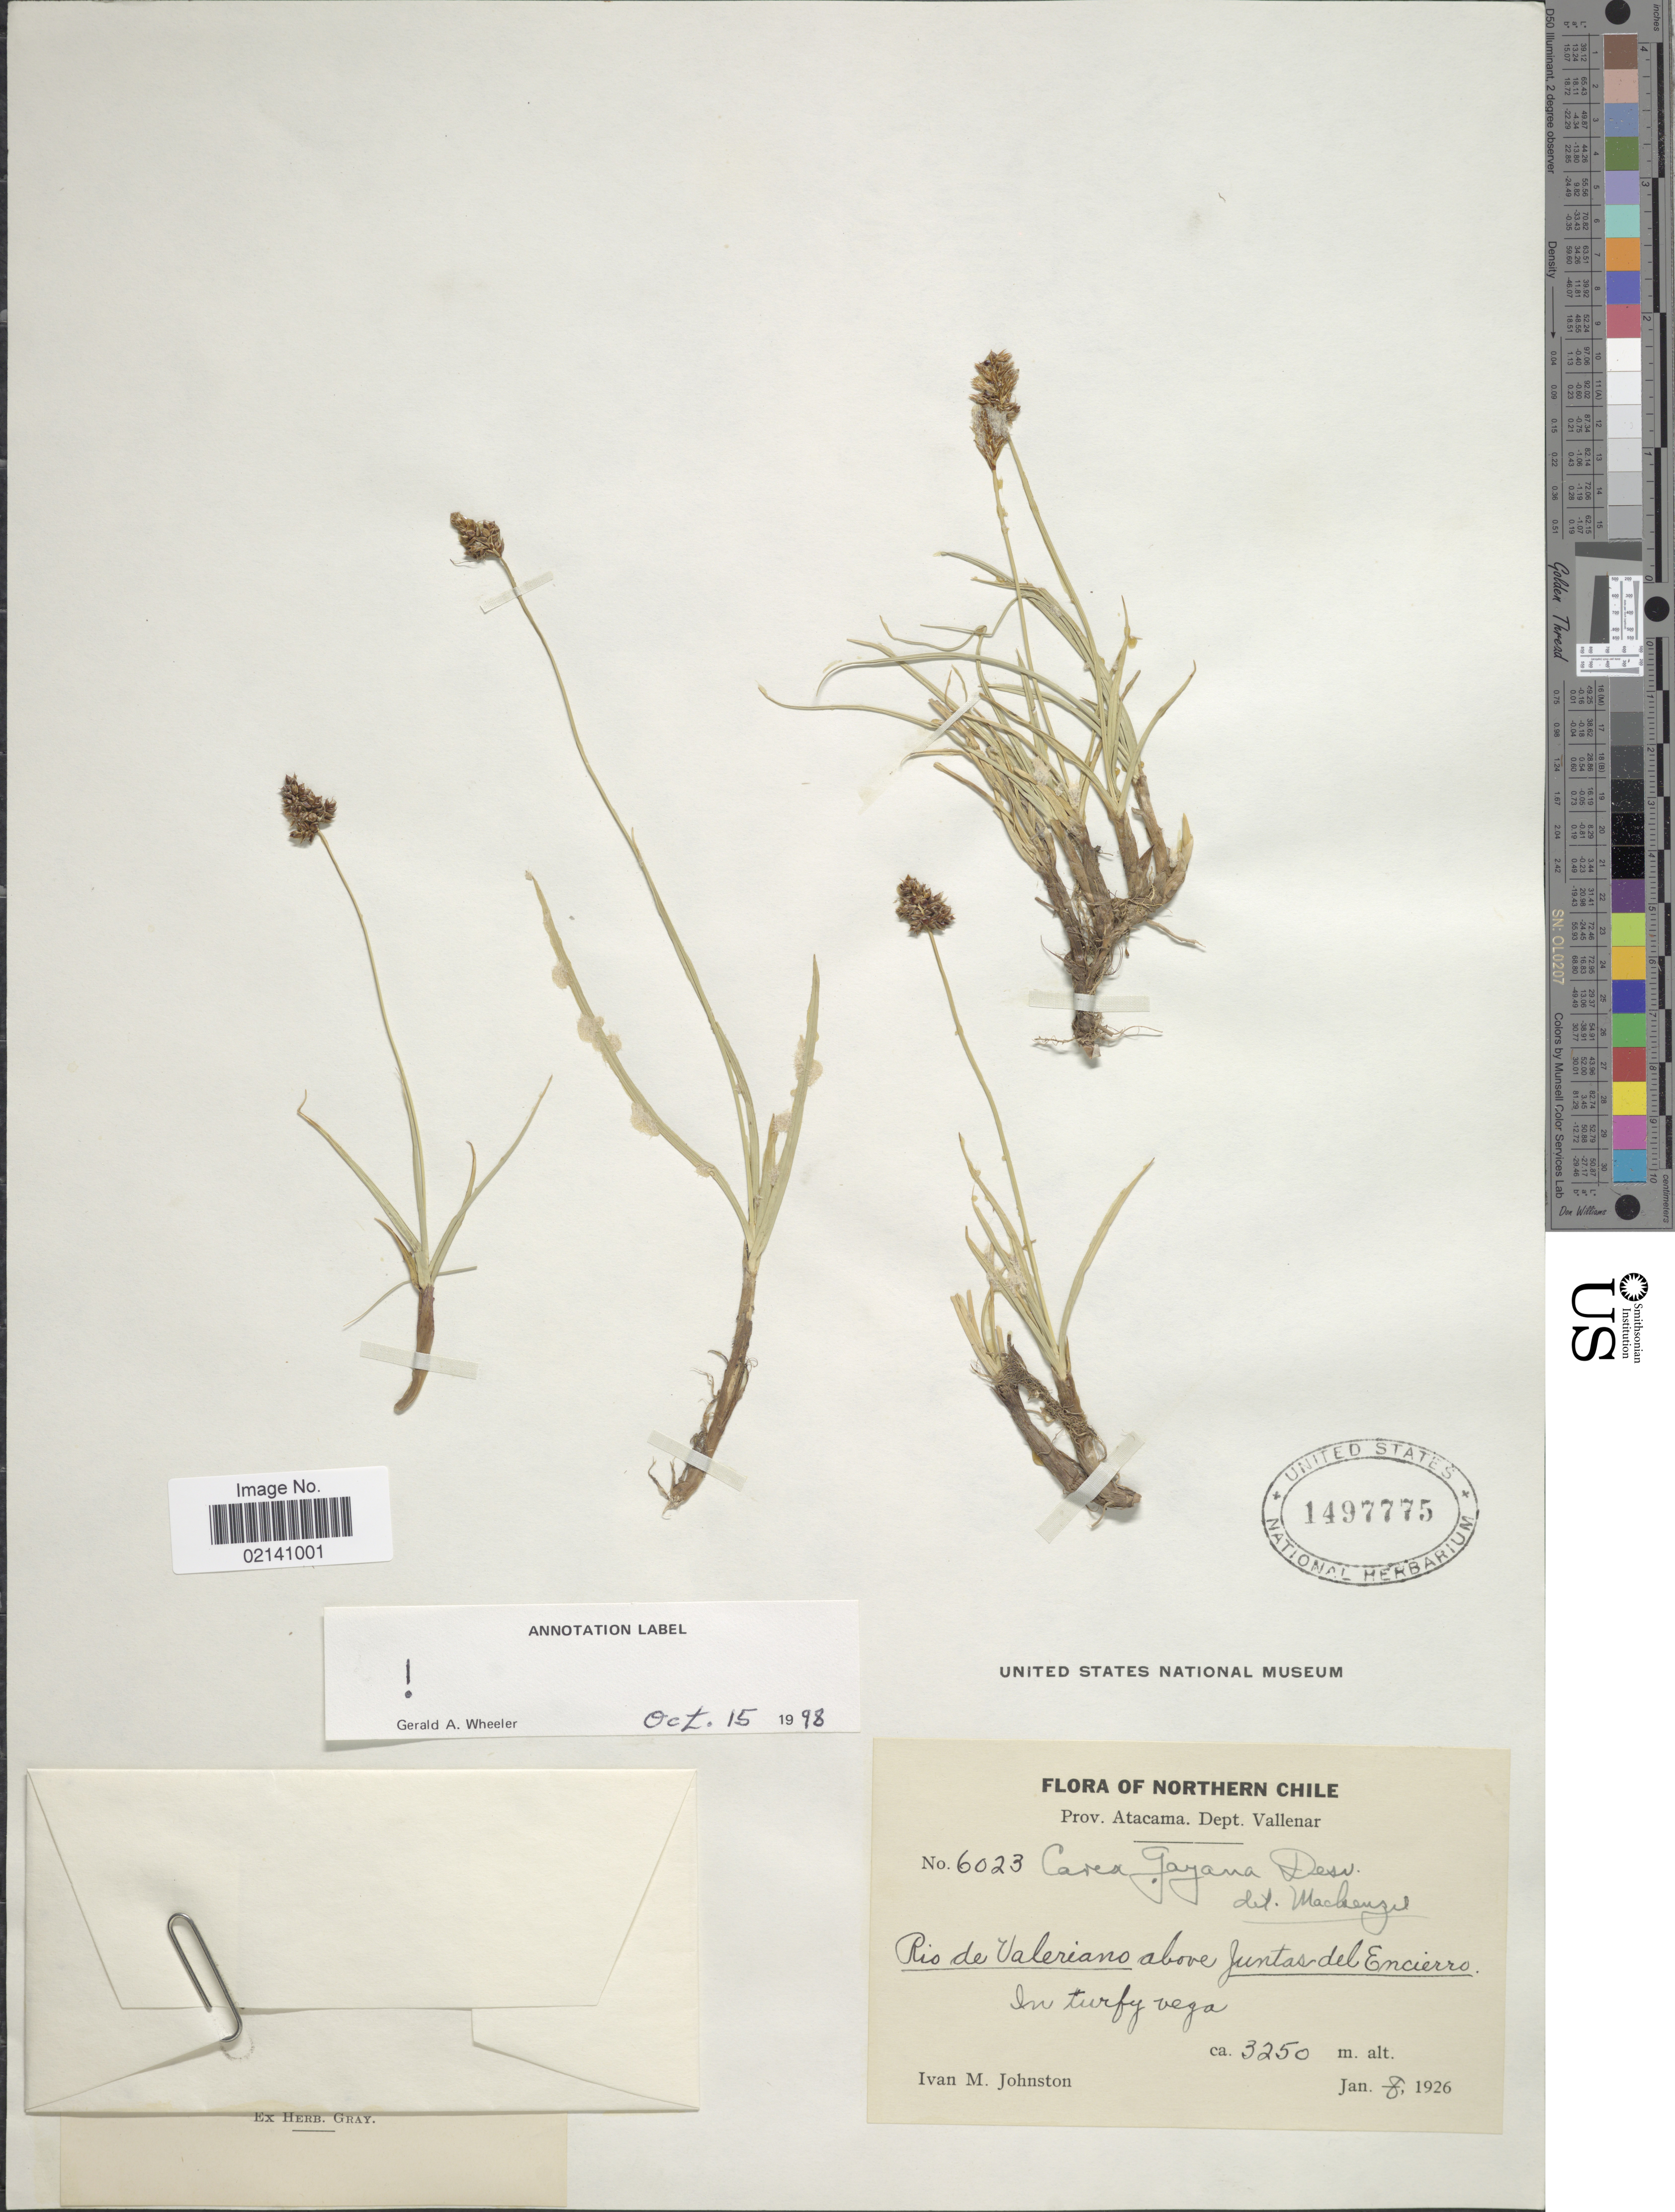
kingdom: Plantae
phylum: Tracheophyta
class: Liliopsida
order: Poales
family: Cyperaceae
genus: Carex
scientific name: Carex gayana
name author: Desv.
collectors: I.M. Johnston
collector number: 6023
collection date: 1926-01-08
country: Chile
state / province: Atacama (III)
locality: Northern Chile, Rio de Valeriano above Juntas del Encierro, Prov. Atacama, Dept. Vallenar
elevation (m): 3250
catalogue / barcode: US 1497775